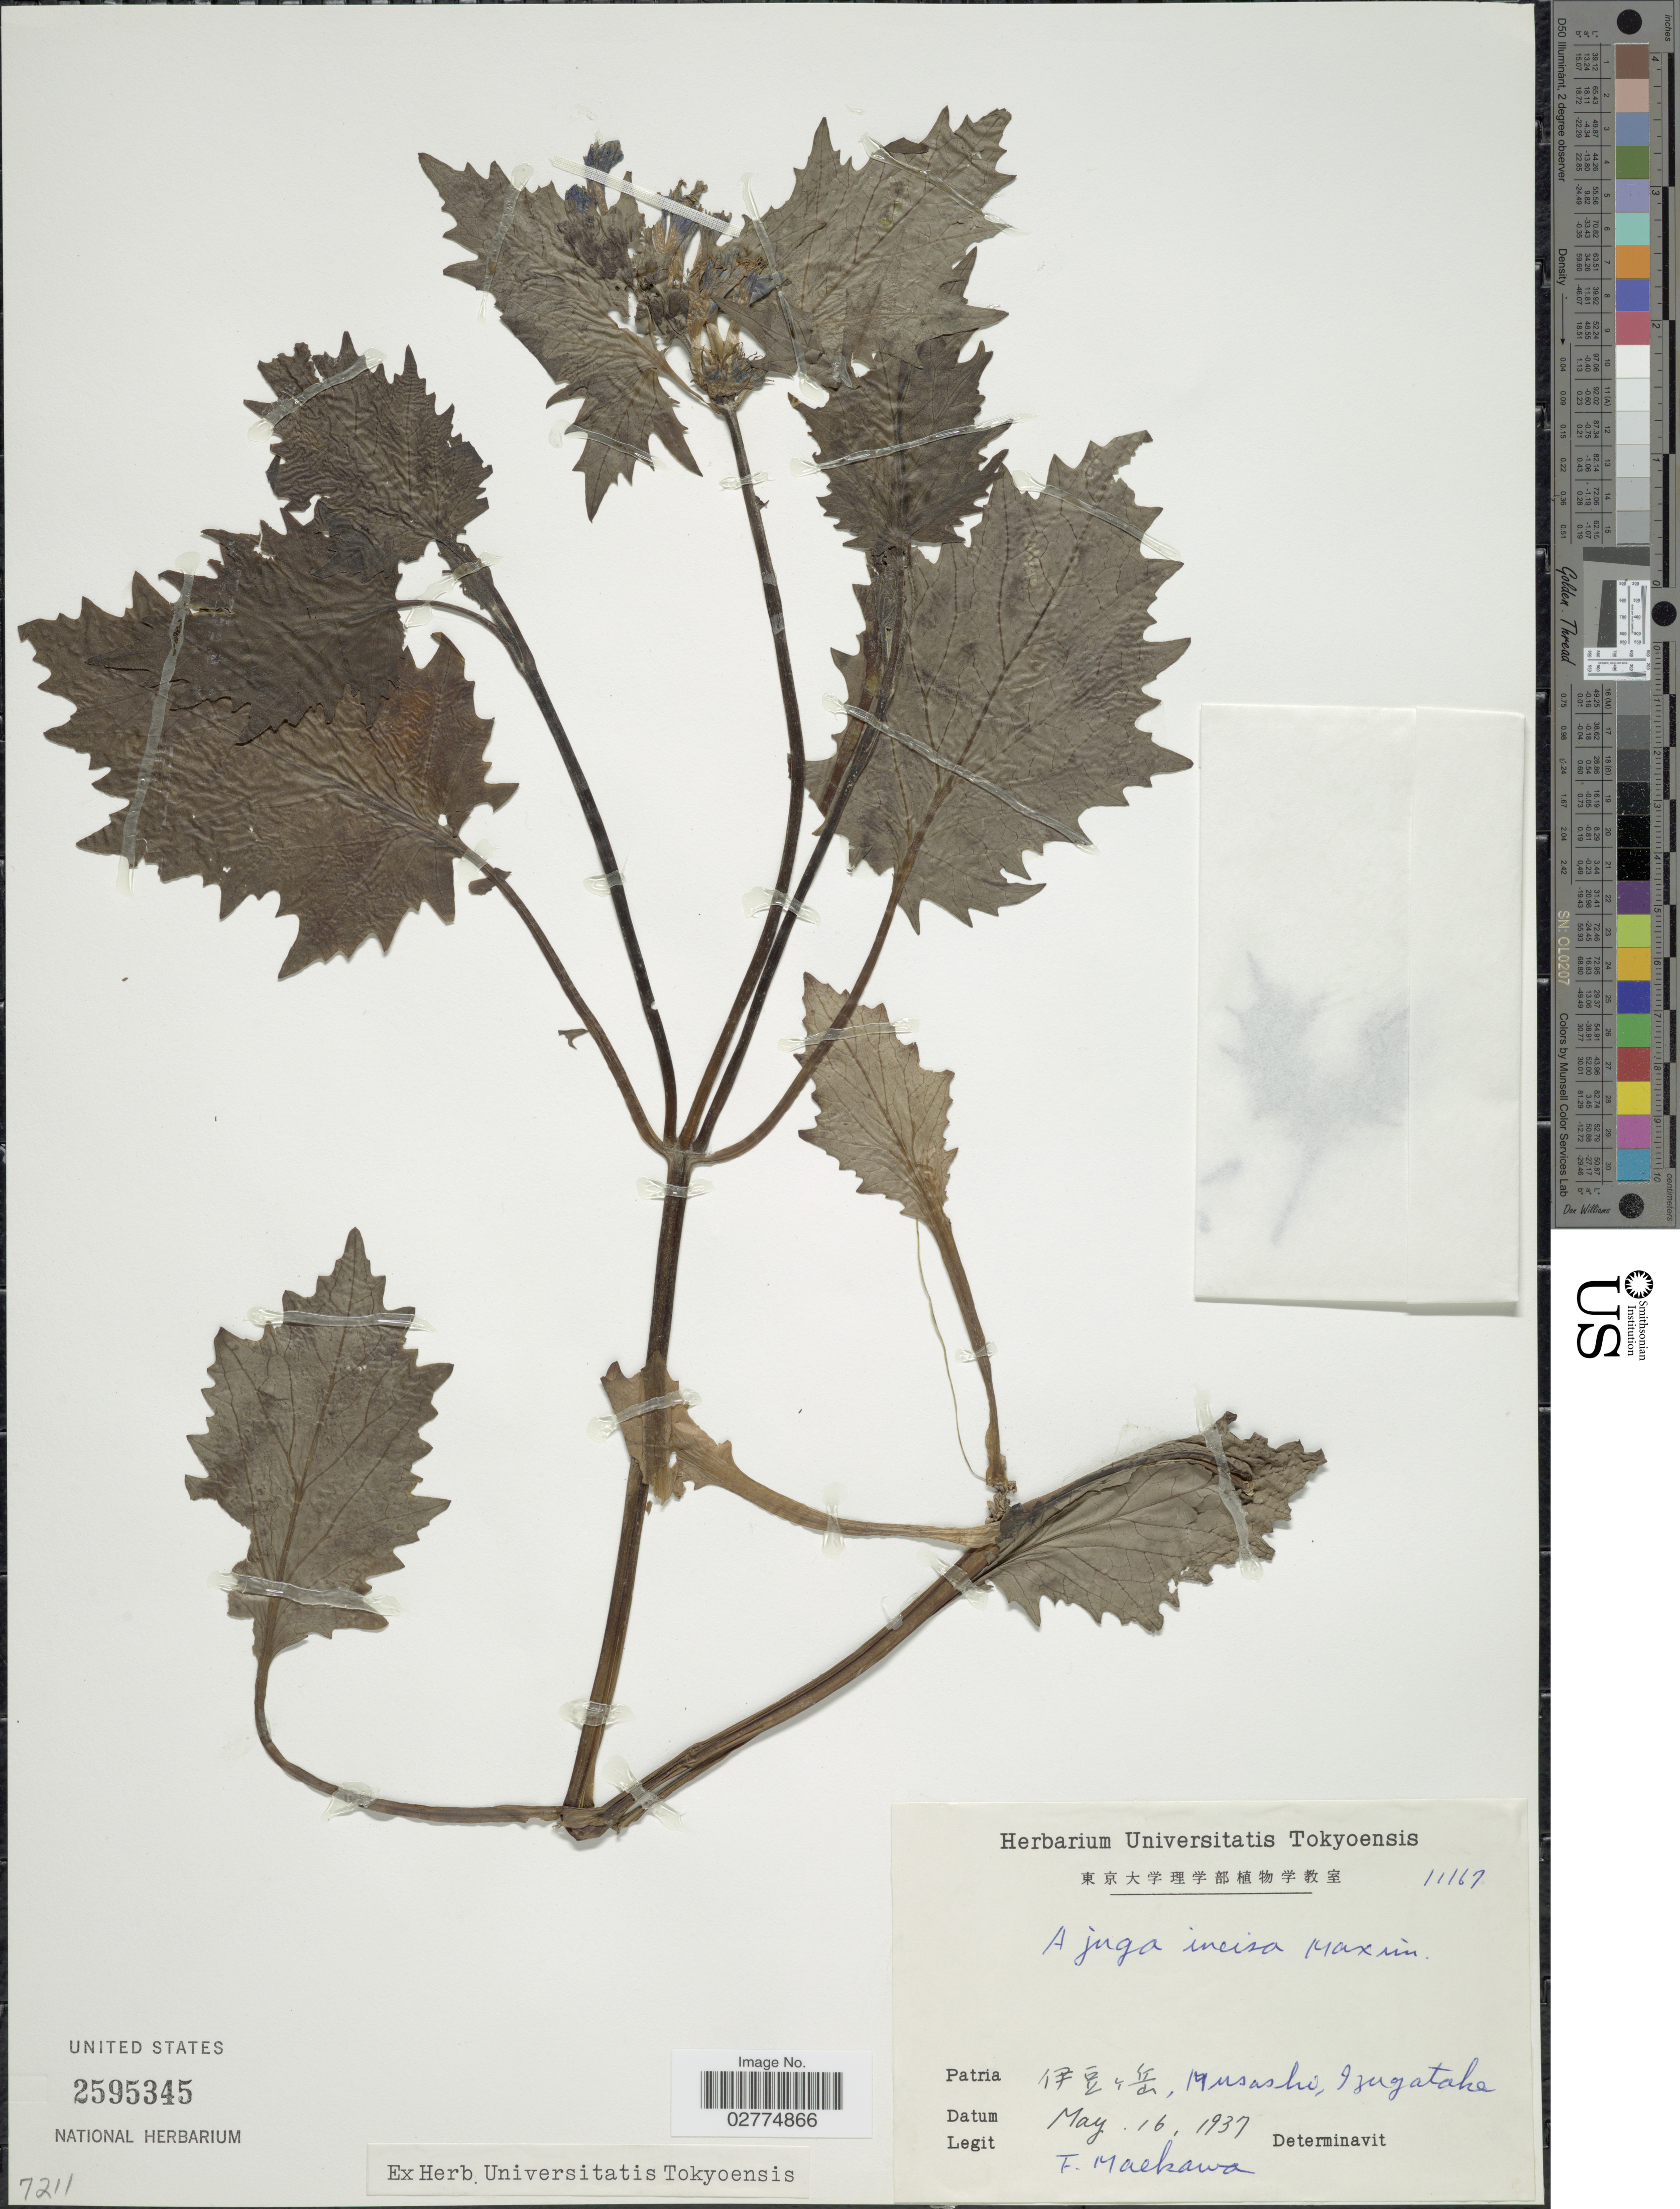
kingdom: Plantae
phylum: Tracheophyta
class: Magnoliopsida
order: Lamiales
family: Lamiaceae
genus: Ajuga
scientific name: Ajuga incisa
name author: Maxim.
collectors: F. Maekawa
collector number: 11167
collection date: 1937-05-16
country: Japan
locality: X, Musashi, Izugatake.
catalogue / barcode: US 2595345